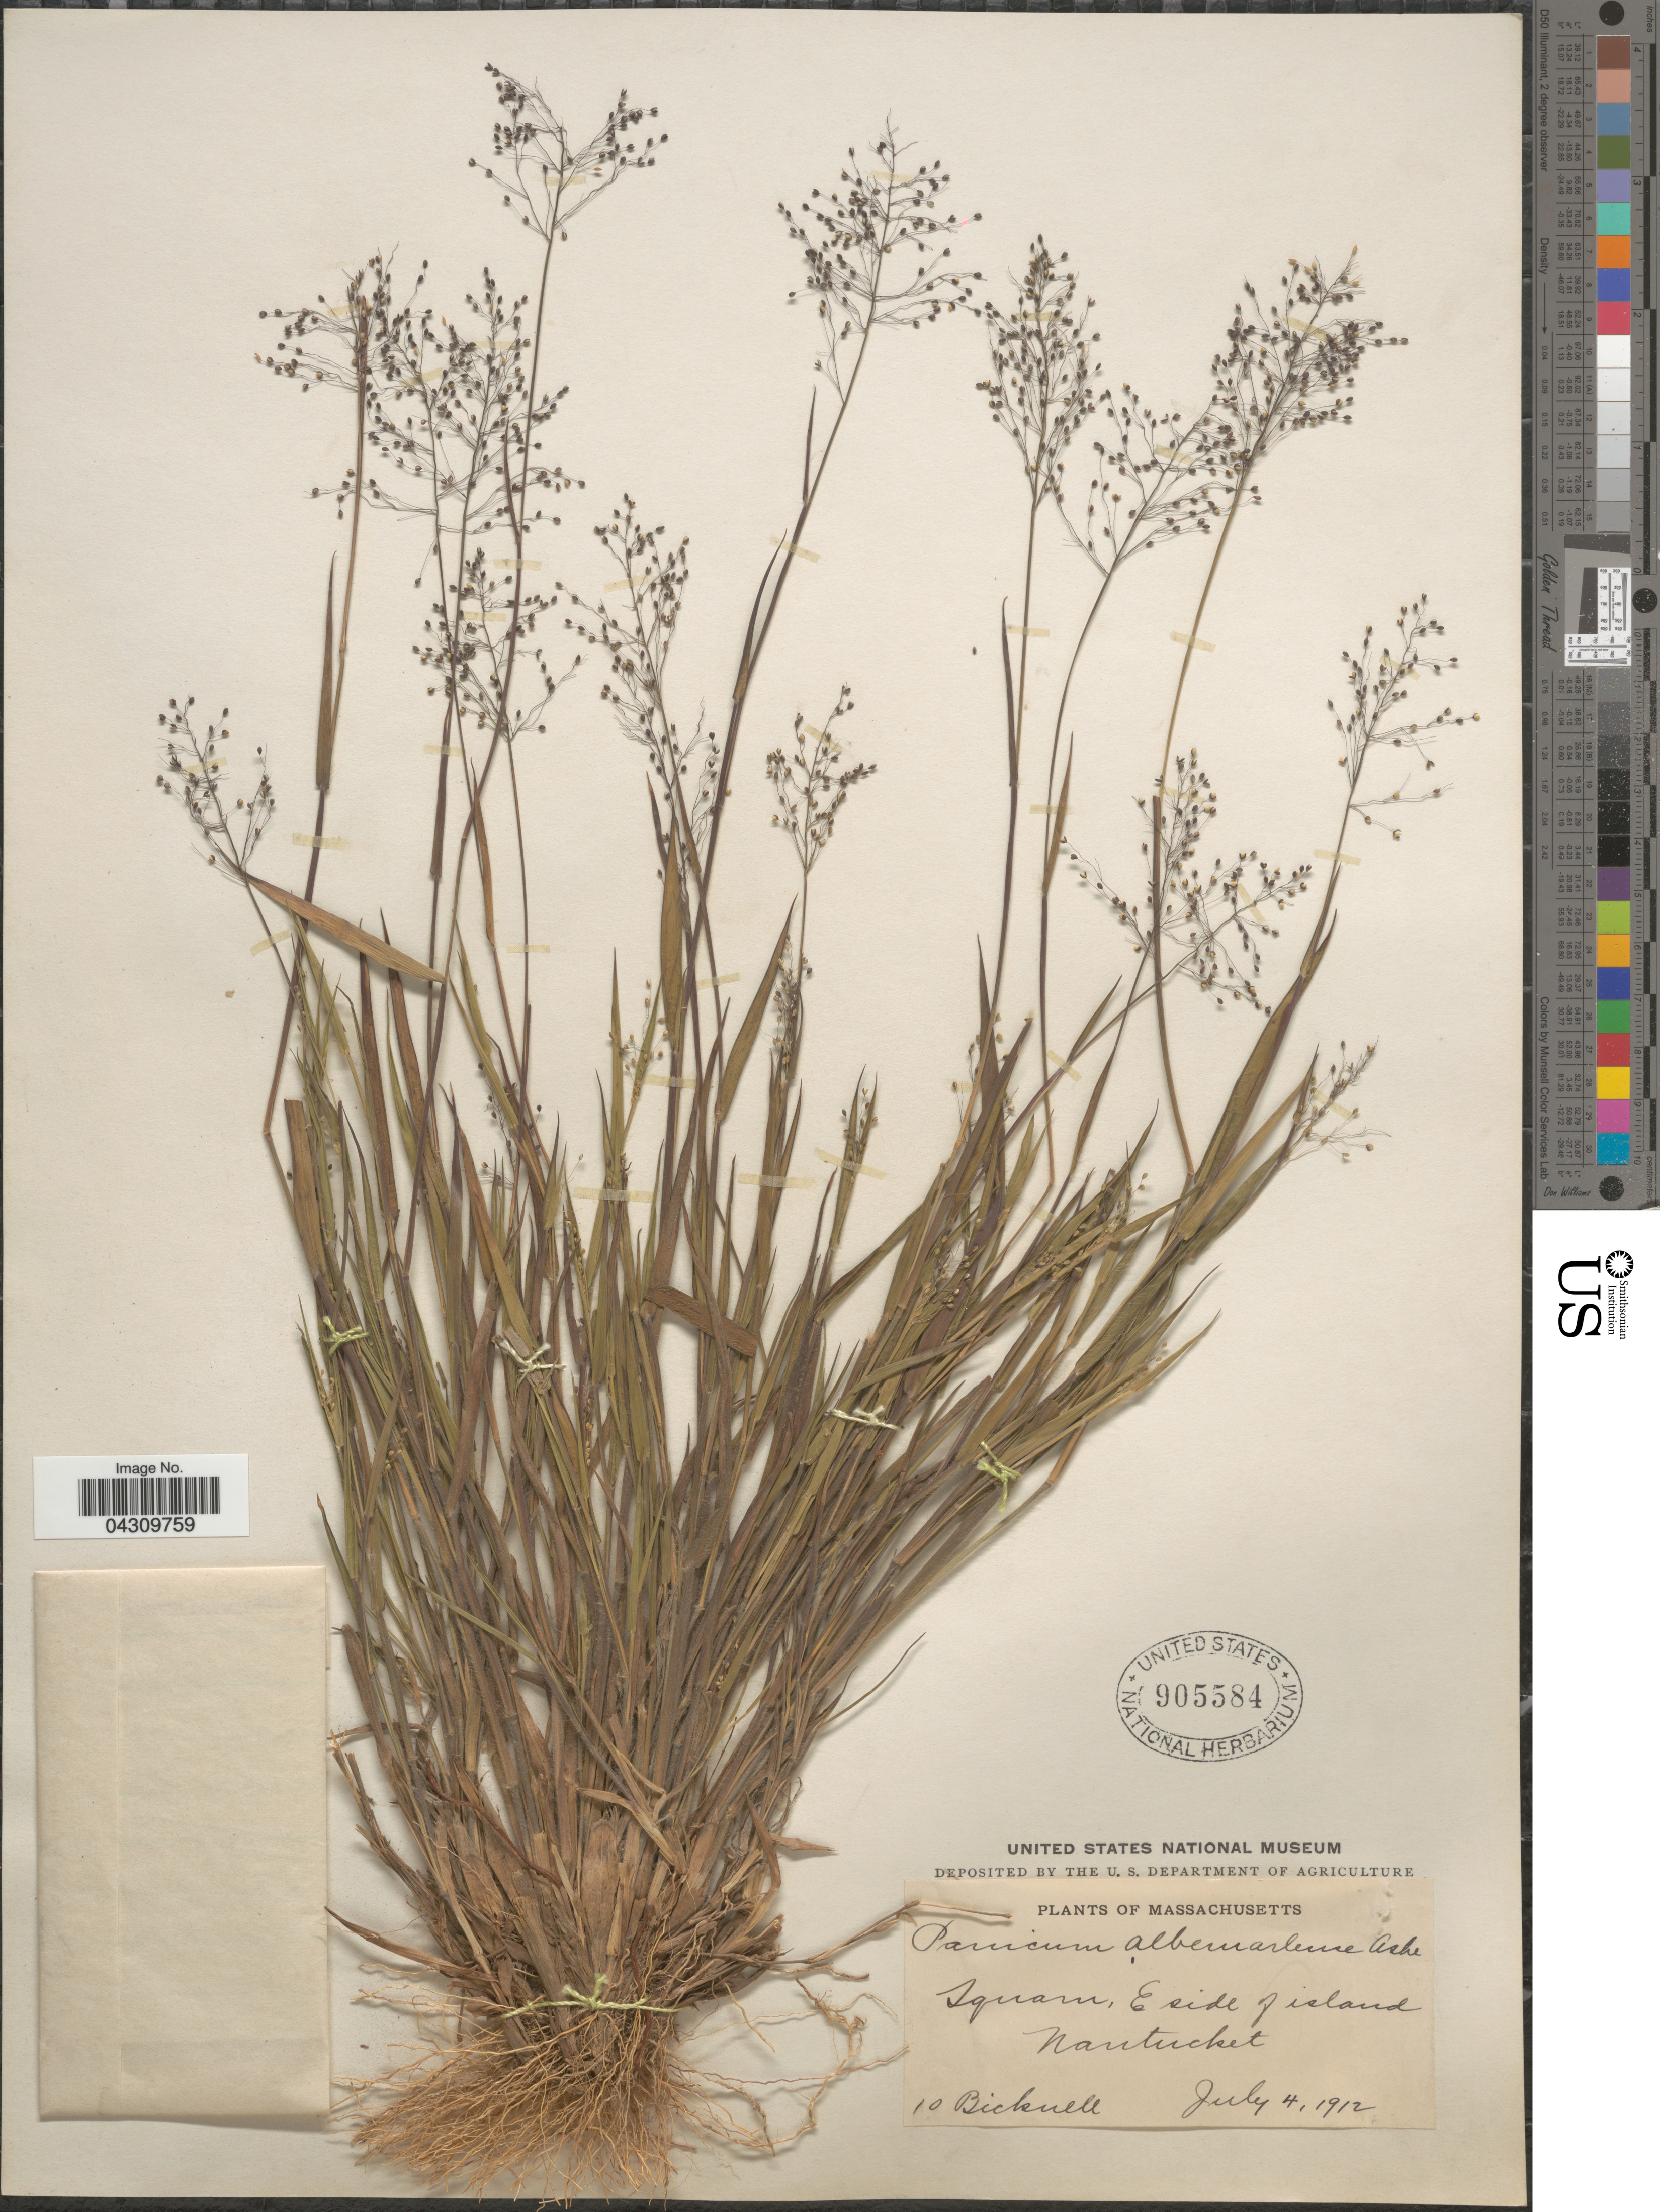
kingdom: Plantae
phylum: Tracheophyta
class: Liliopsida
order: Poales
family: Poaceae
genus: Dichanthelium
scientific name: Dichanthelium acuminatum var. acuminatum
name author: (Sw.) Gould & C.A. Clark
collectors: Bicknell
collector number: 10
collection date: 1912-07-04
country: United States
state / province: Massachusetts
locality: Squam, E side of island Nantucket.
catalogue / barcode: US 905584